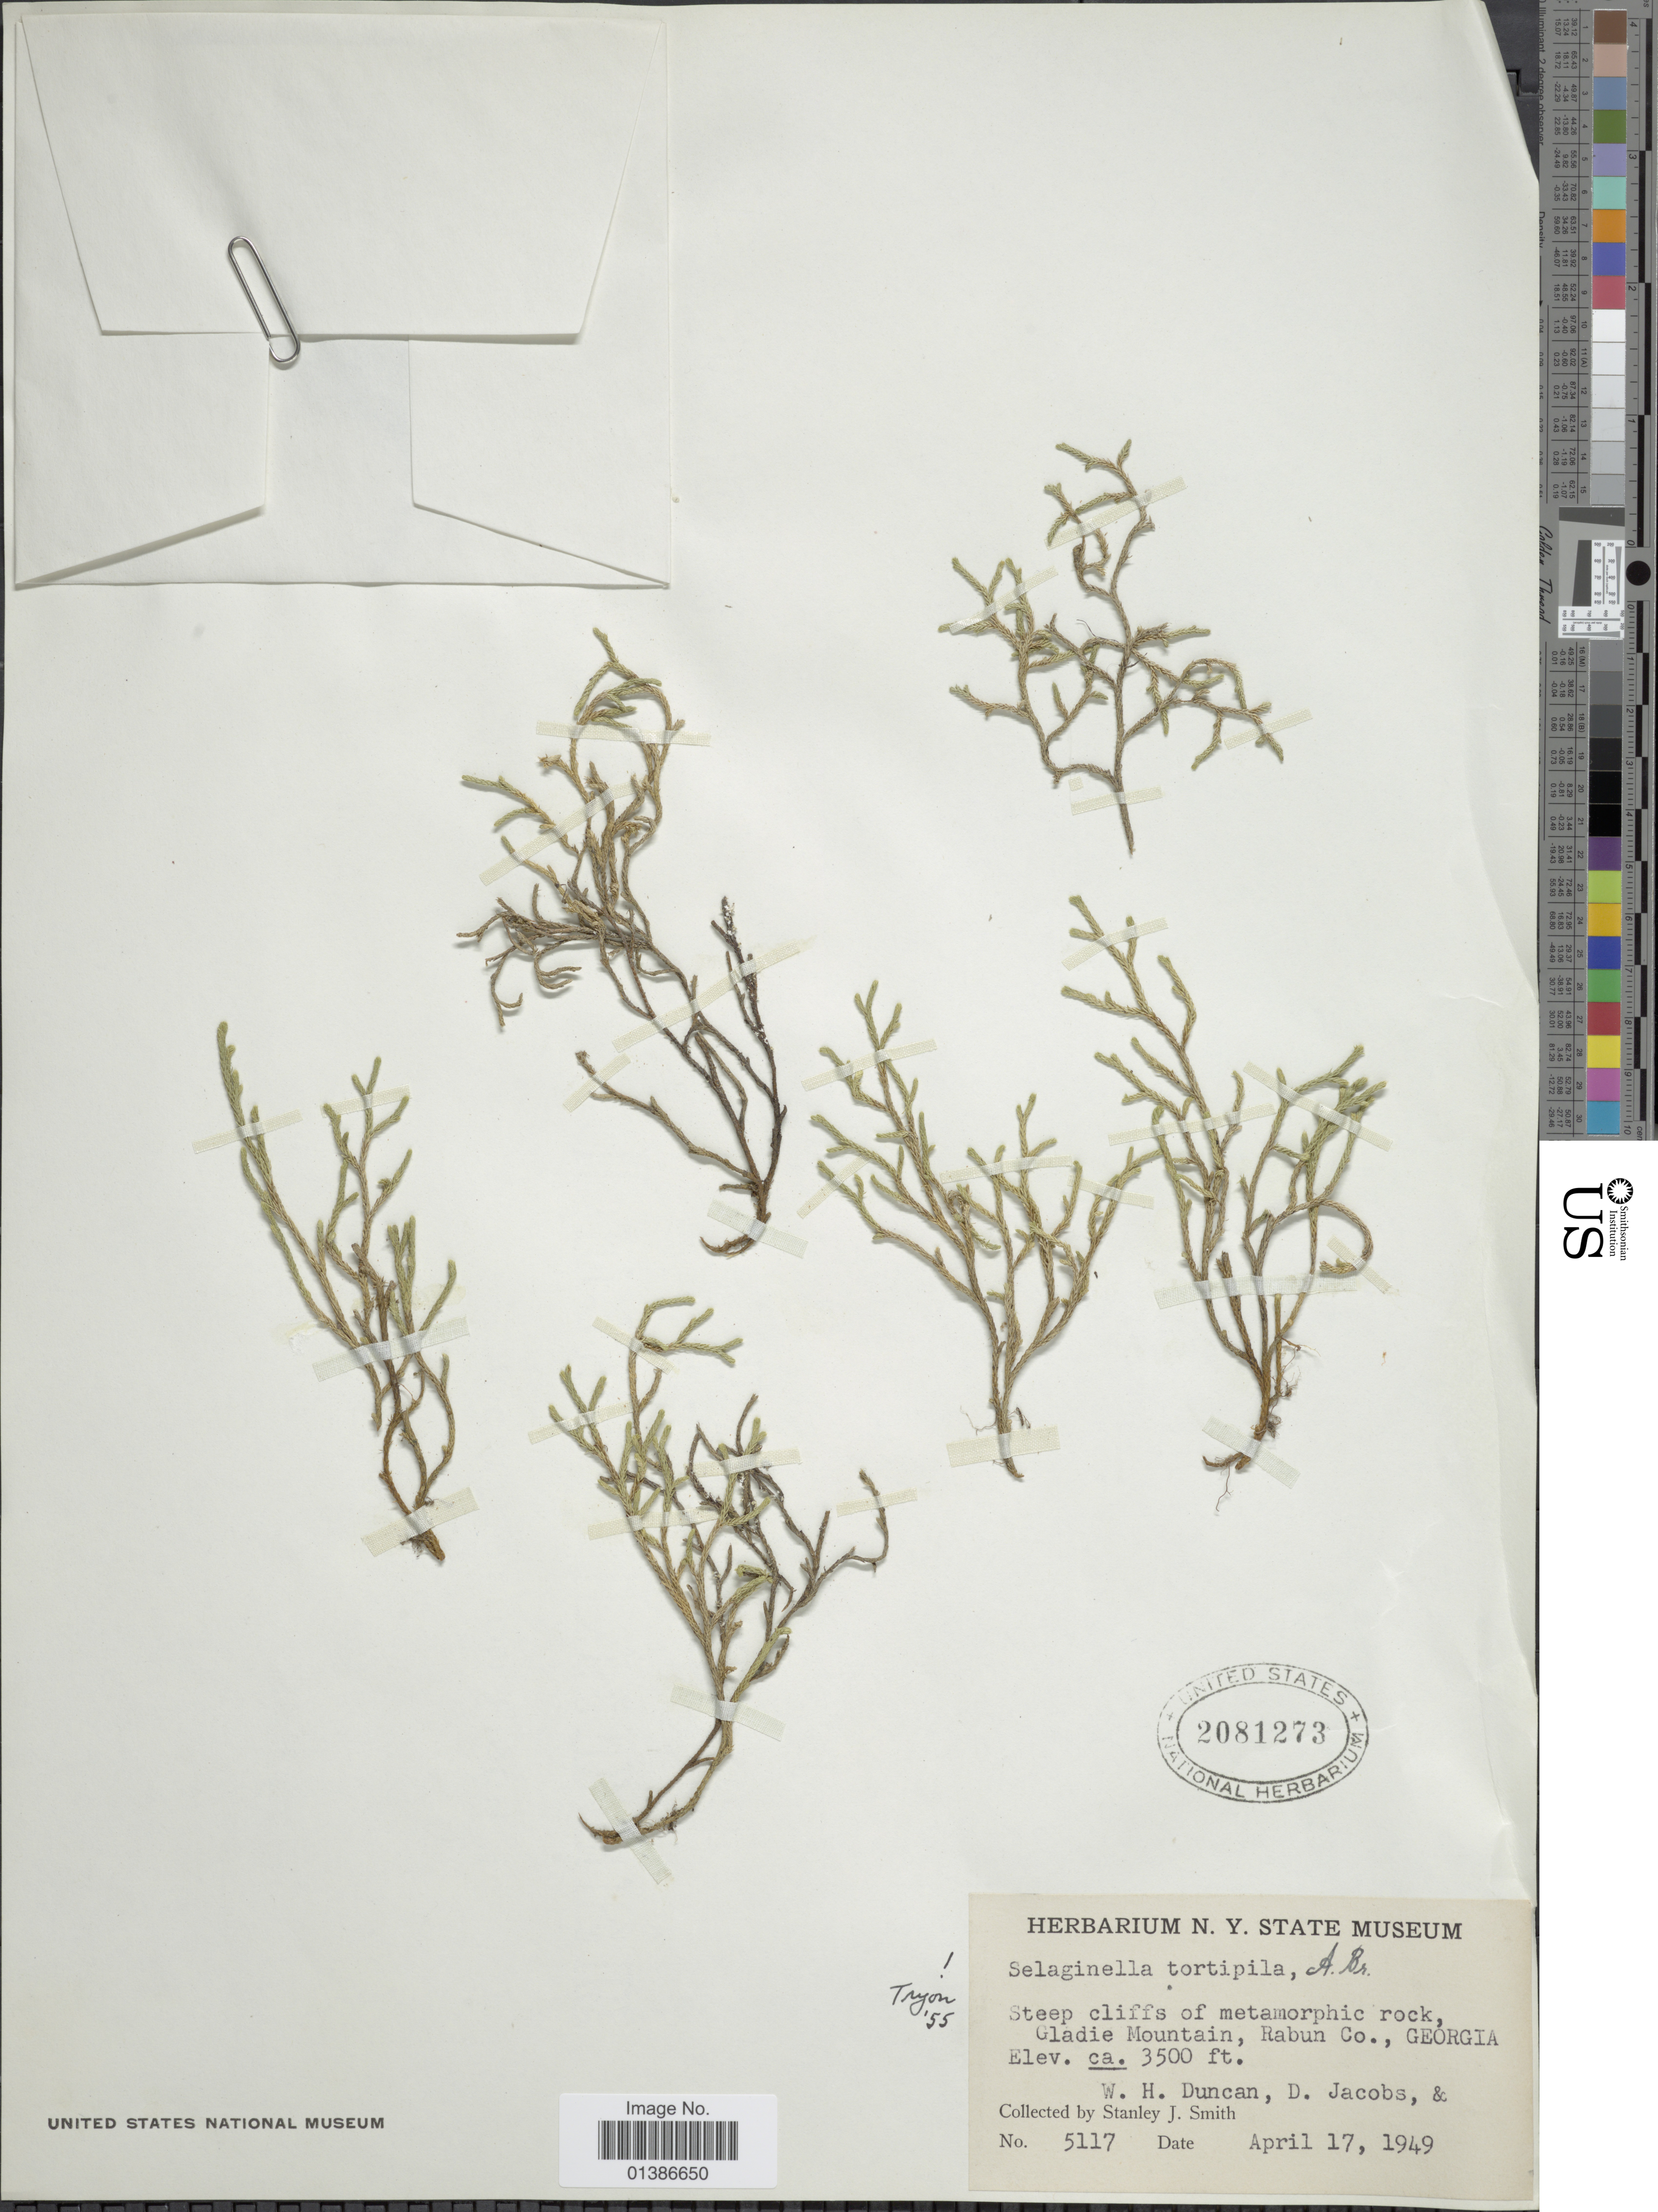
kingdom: Plantae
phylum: Tracheophyta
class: Lycopodiopsida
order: Selaginellales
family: Selaginellaceae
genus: Selaginella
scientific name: Selaginella tortipila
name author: A. Braun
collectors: S. Smith, W. H. Duncan & D. Jacobs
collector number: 5117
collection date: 1949-04-17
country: United States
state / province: Georgia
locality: Gladie Mountain, Rabun Co.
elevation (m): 1067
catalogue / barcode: US 2081273